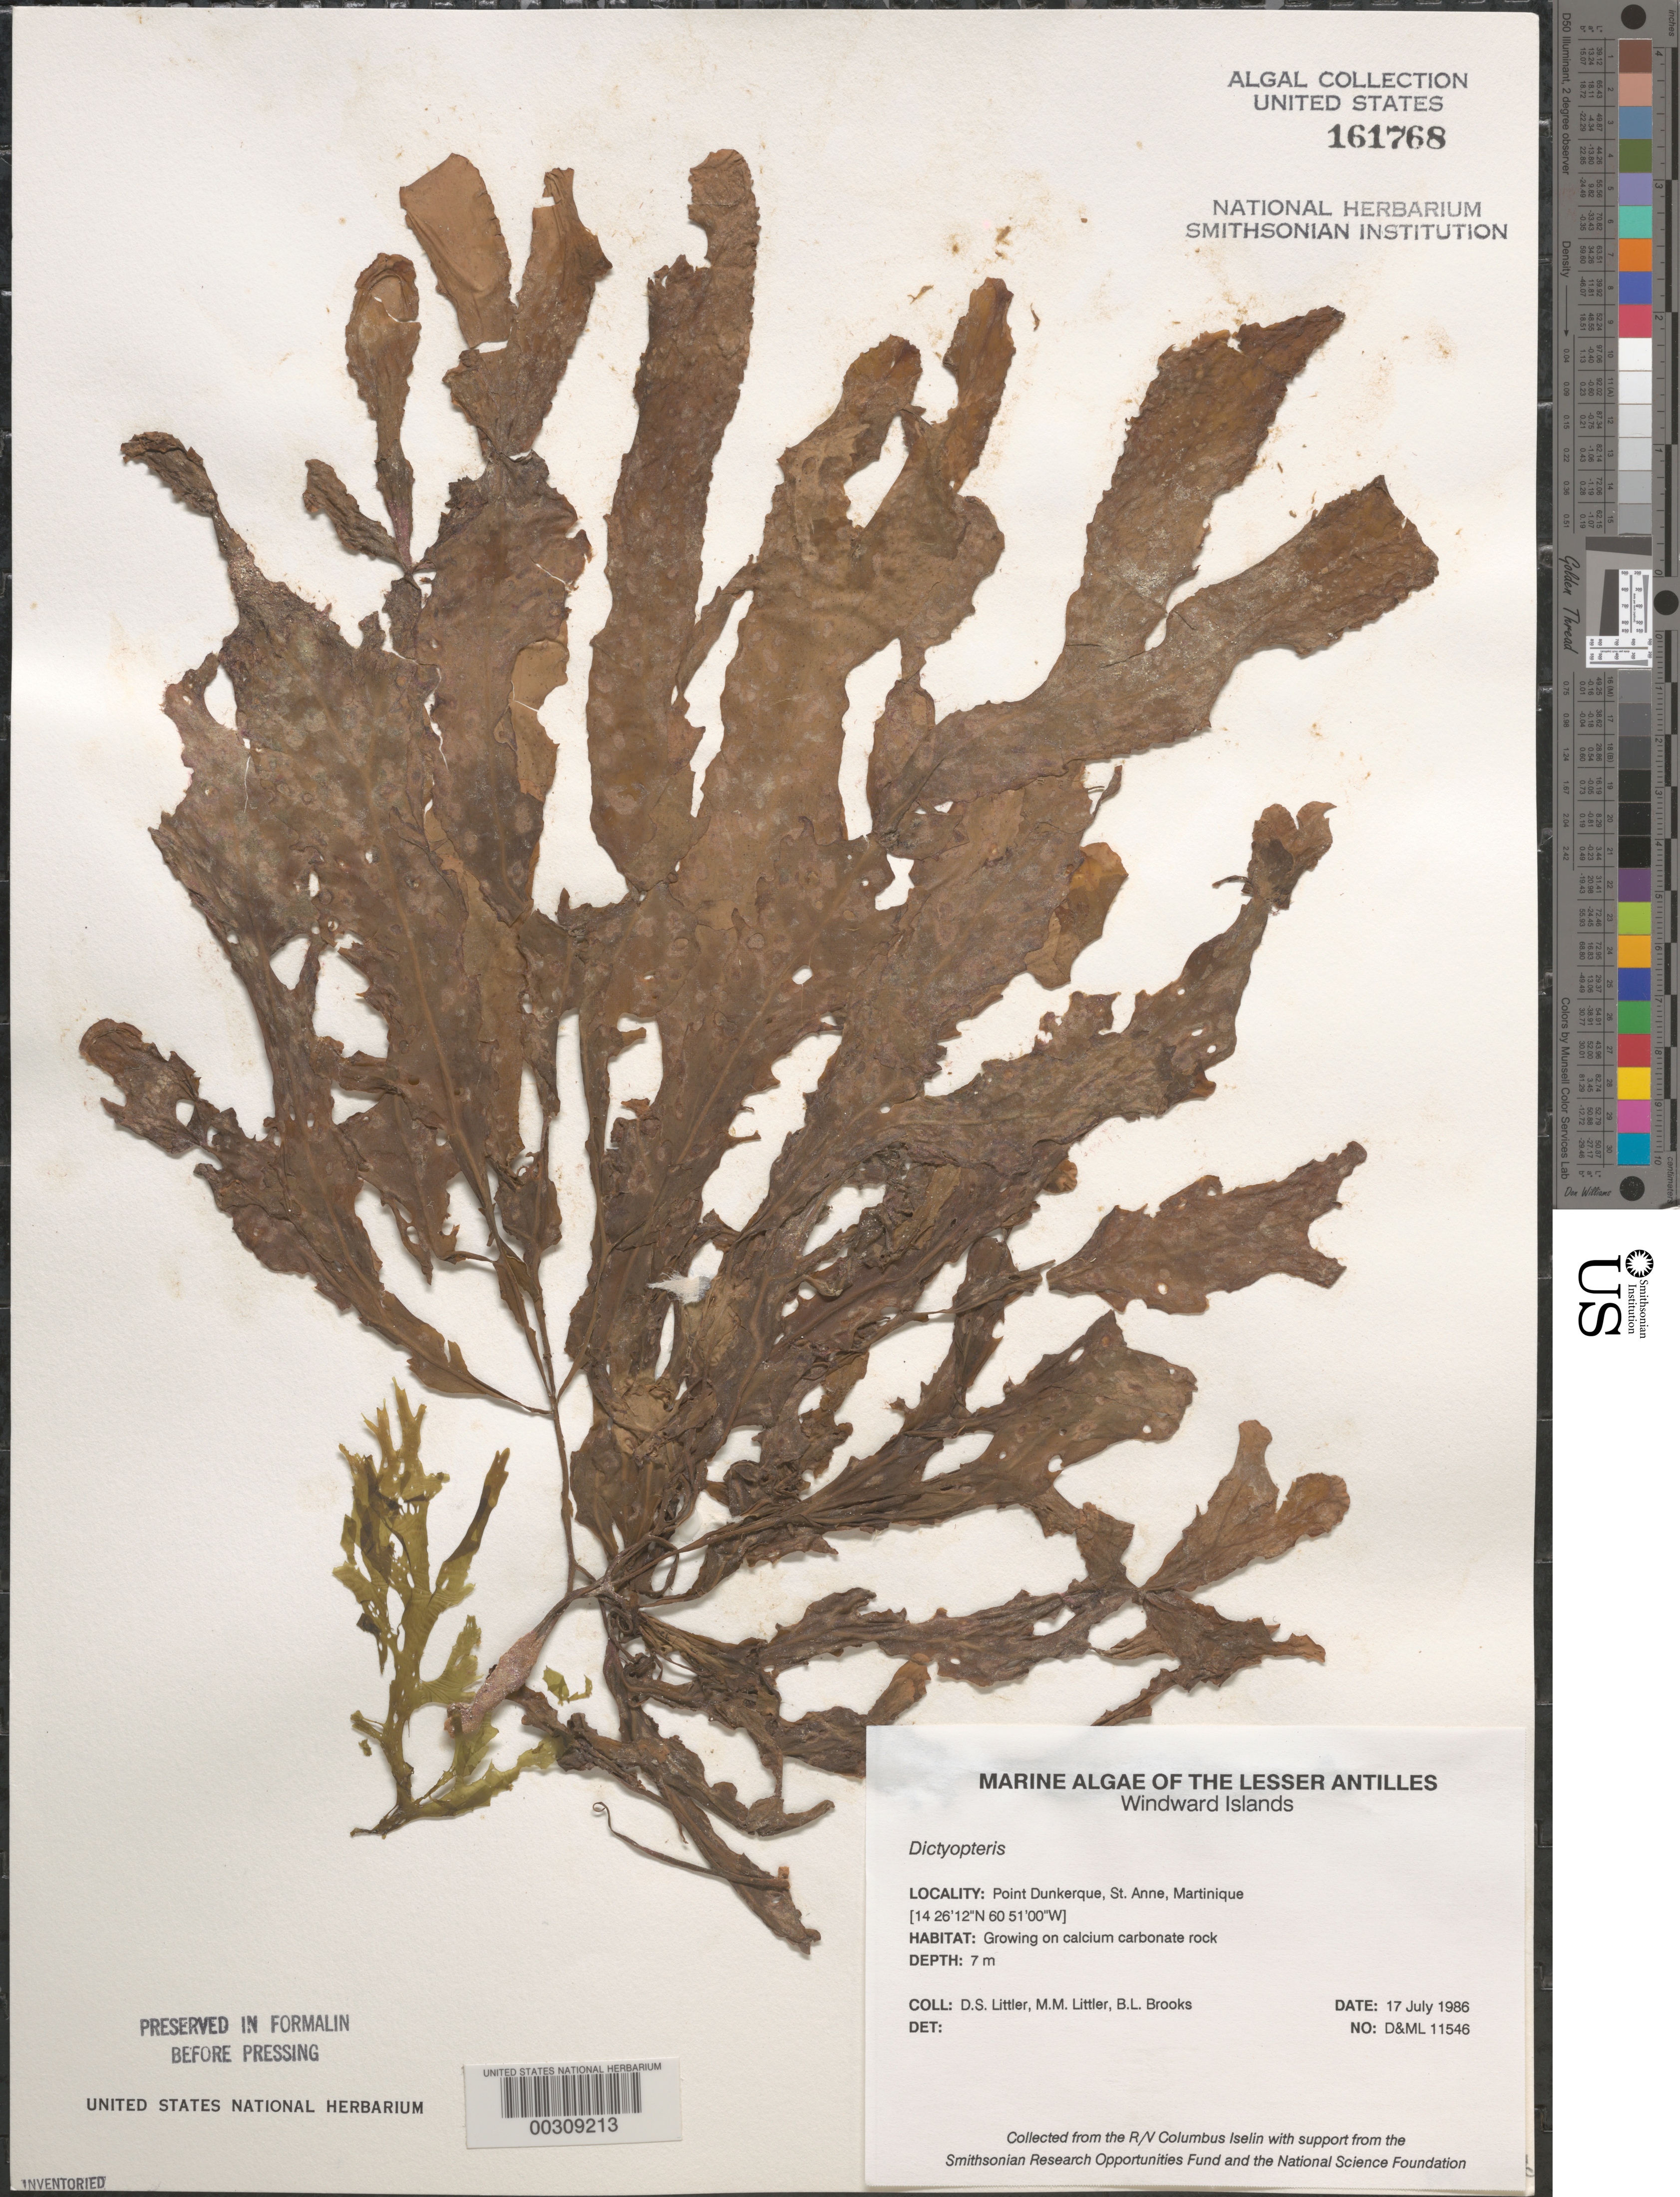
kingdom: Chromista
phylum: Ochrophyta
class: Phaeophyceae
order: Dictyotales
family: Dictyotaceae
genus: Dictyopteris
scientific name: Dictyopteris sp.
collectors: D. S. Littler, M. M. Littler & B. Brooks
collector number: D&ML 11546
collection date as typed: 17 Jul 1986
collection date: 1986-07-17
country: Martinique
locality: Pointe Dunkerque, St. Anne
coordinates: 14 26' 12" N, 60 51' 00" W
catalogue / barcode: US 161768